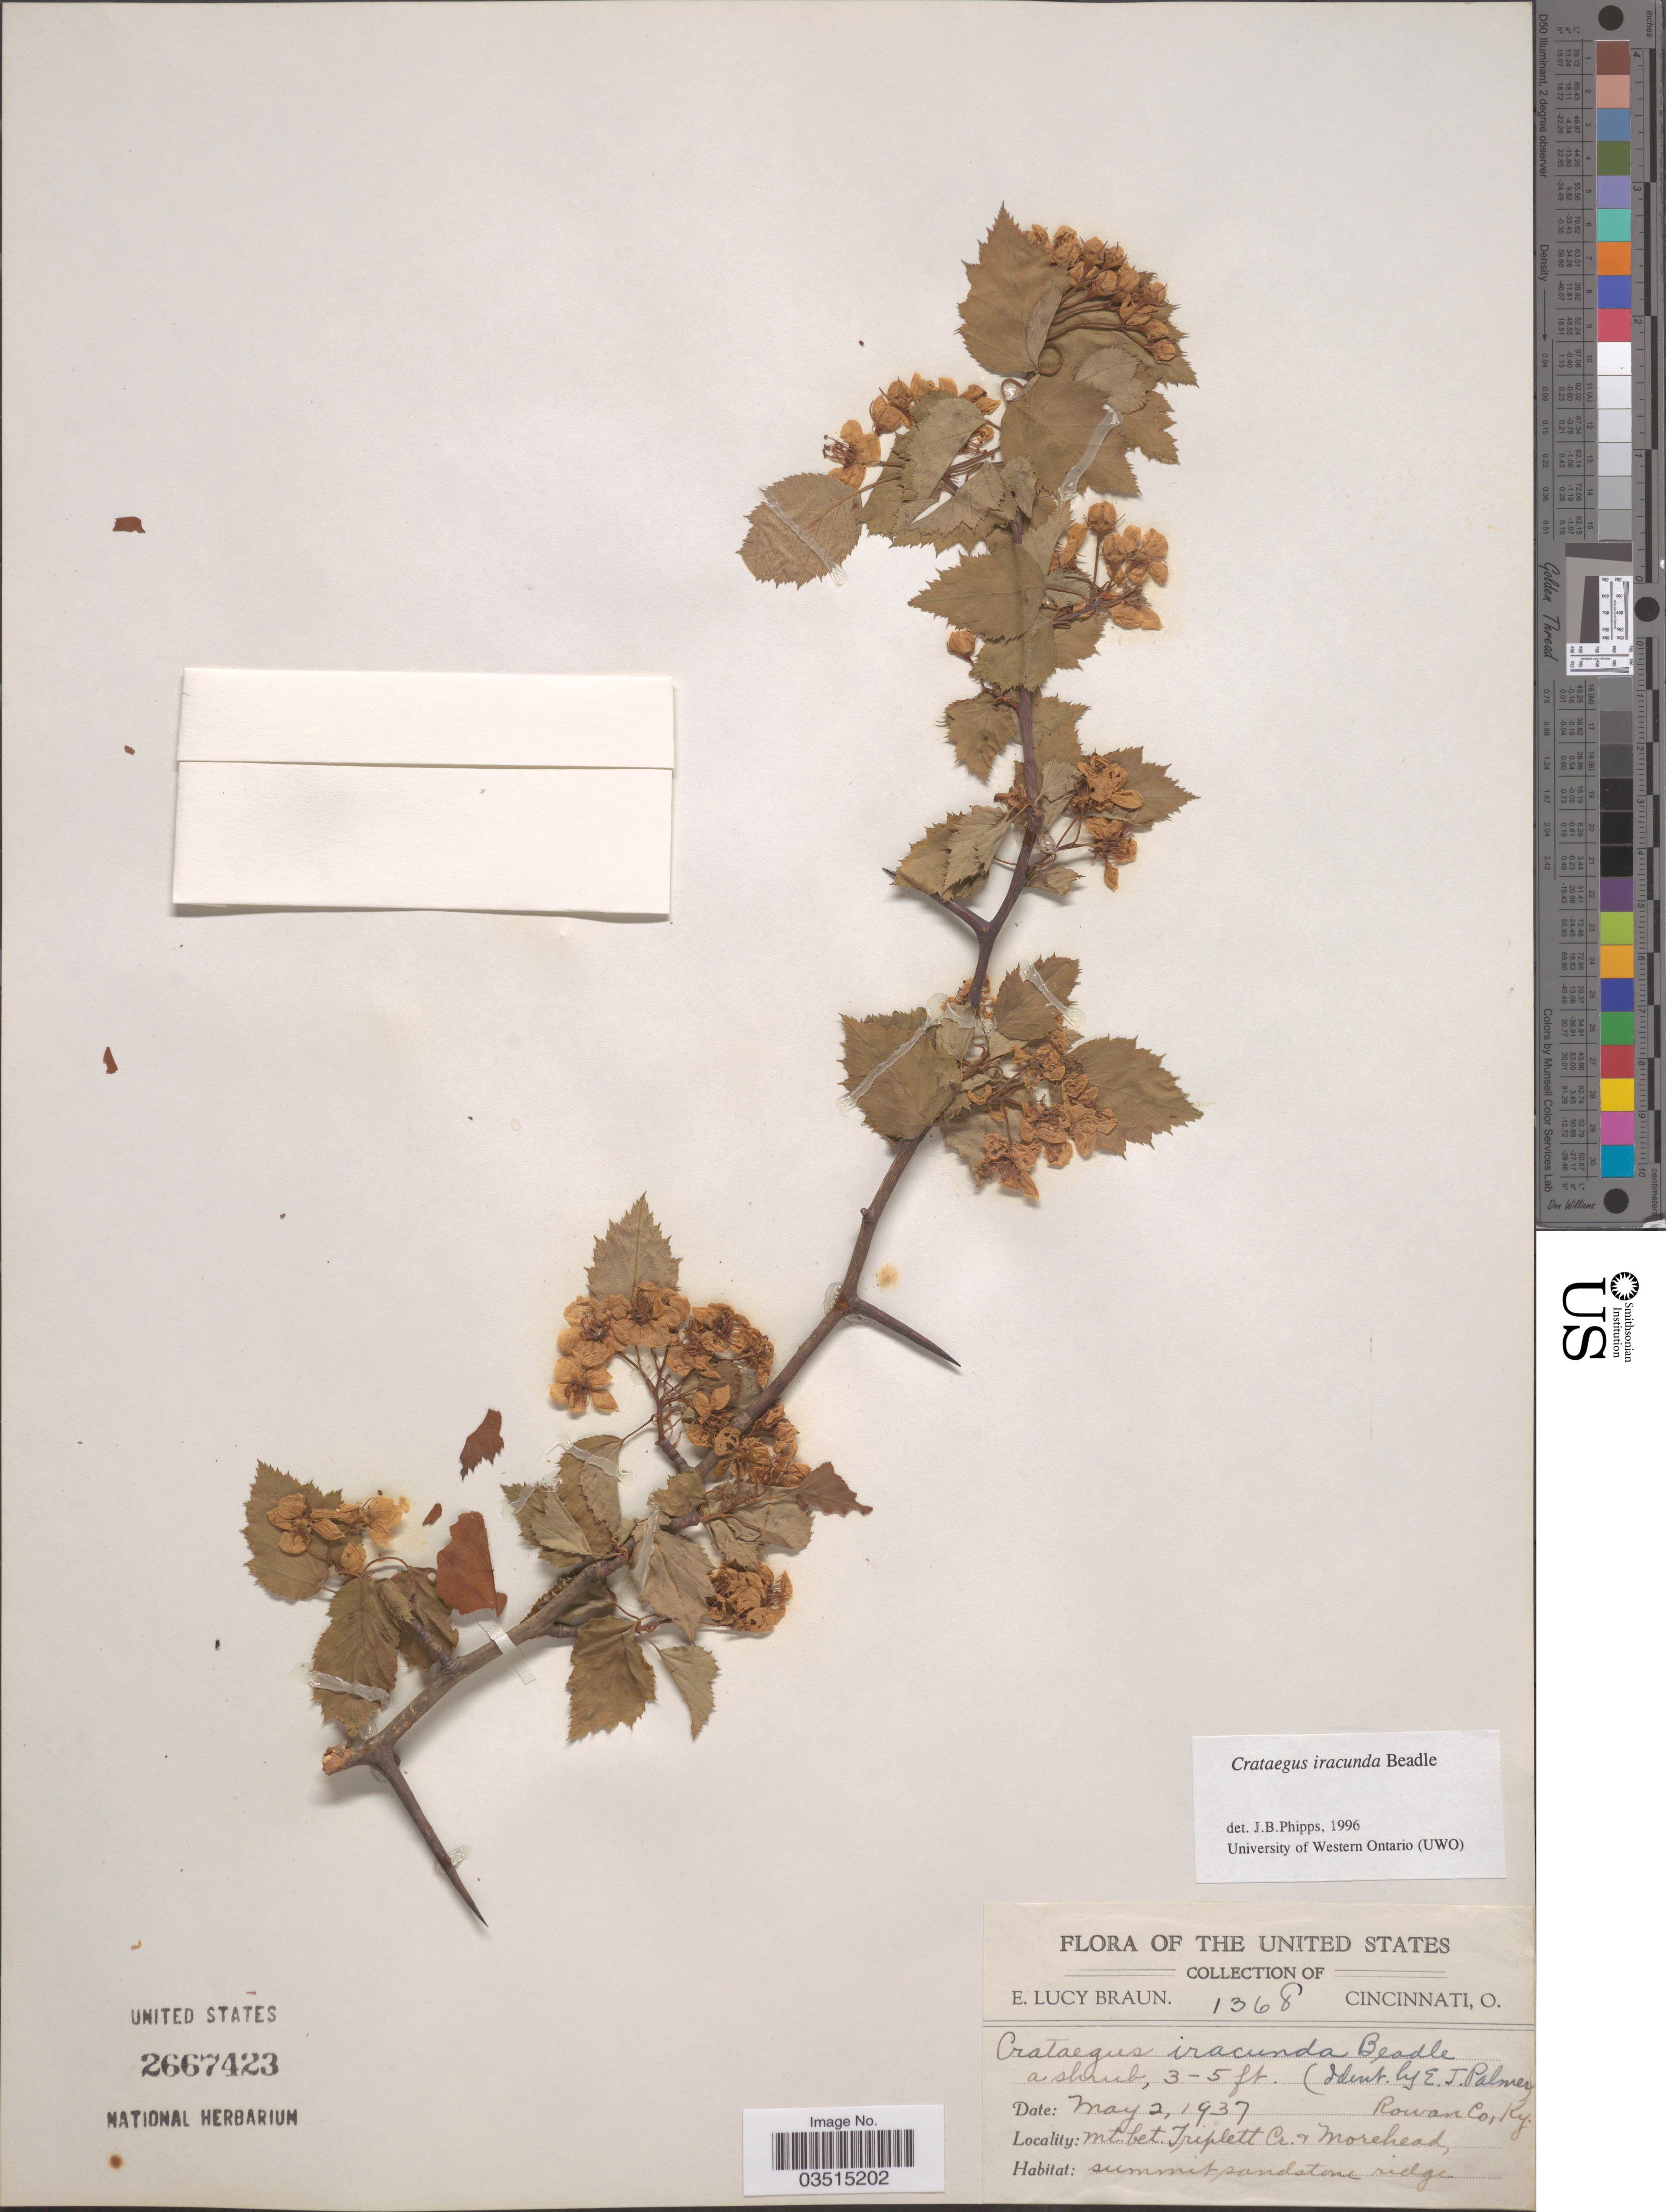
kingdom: Plantae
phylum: Tracheophyta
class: Magnoliopsida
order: Rosales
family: Rosaceae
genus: Crataegus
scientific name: Crataegus iracunda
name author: Beadle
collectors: E. L. Braun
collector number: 1368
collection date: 1937-05-02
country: United States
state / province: Kentucky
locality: Rowan Co. Mt. bet. Triplett Cr. & Morehead.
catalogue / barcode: US 2667423